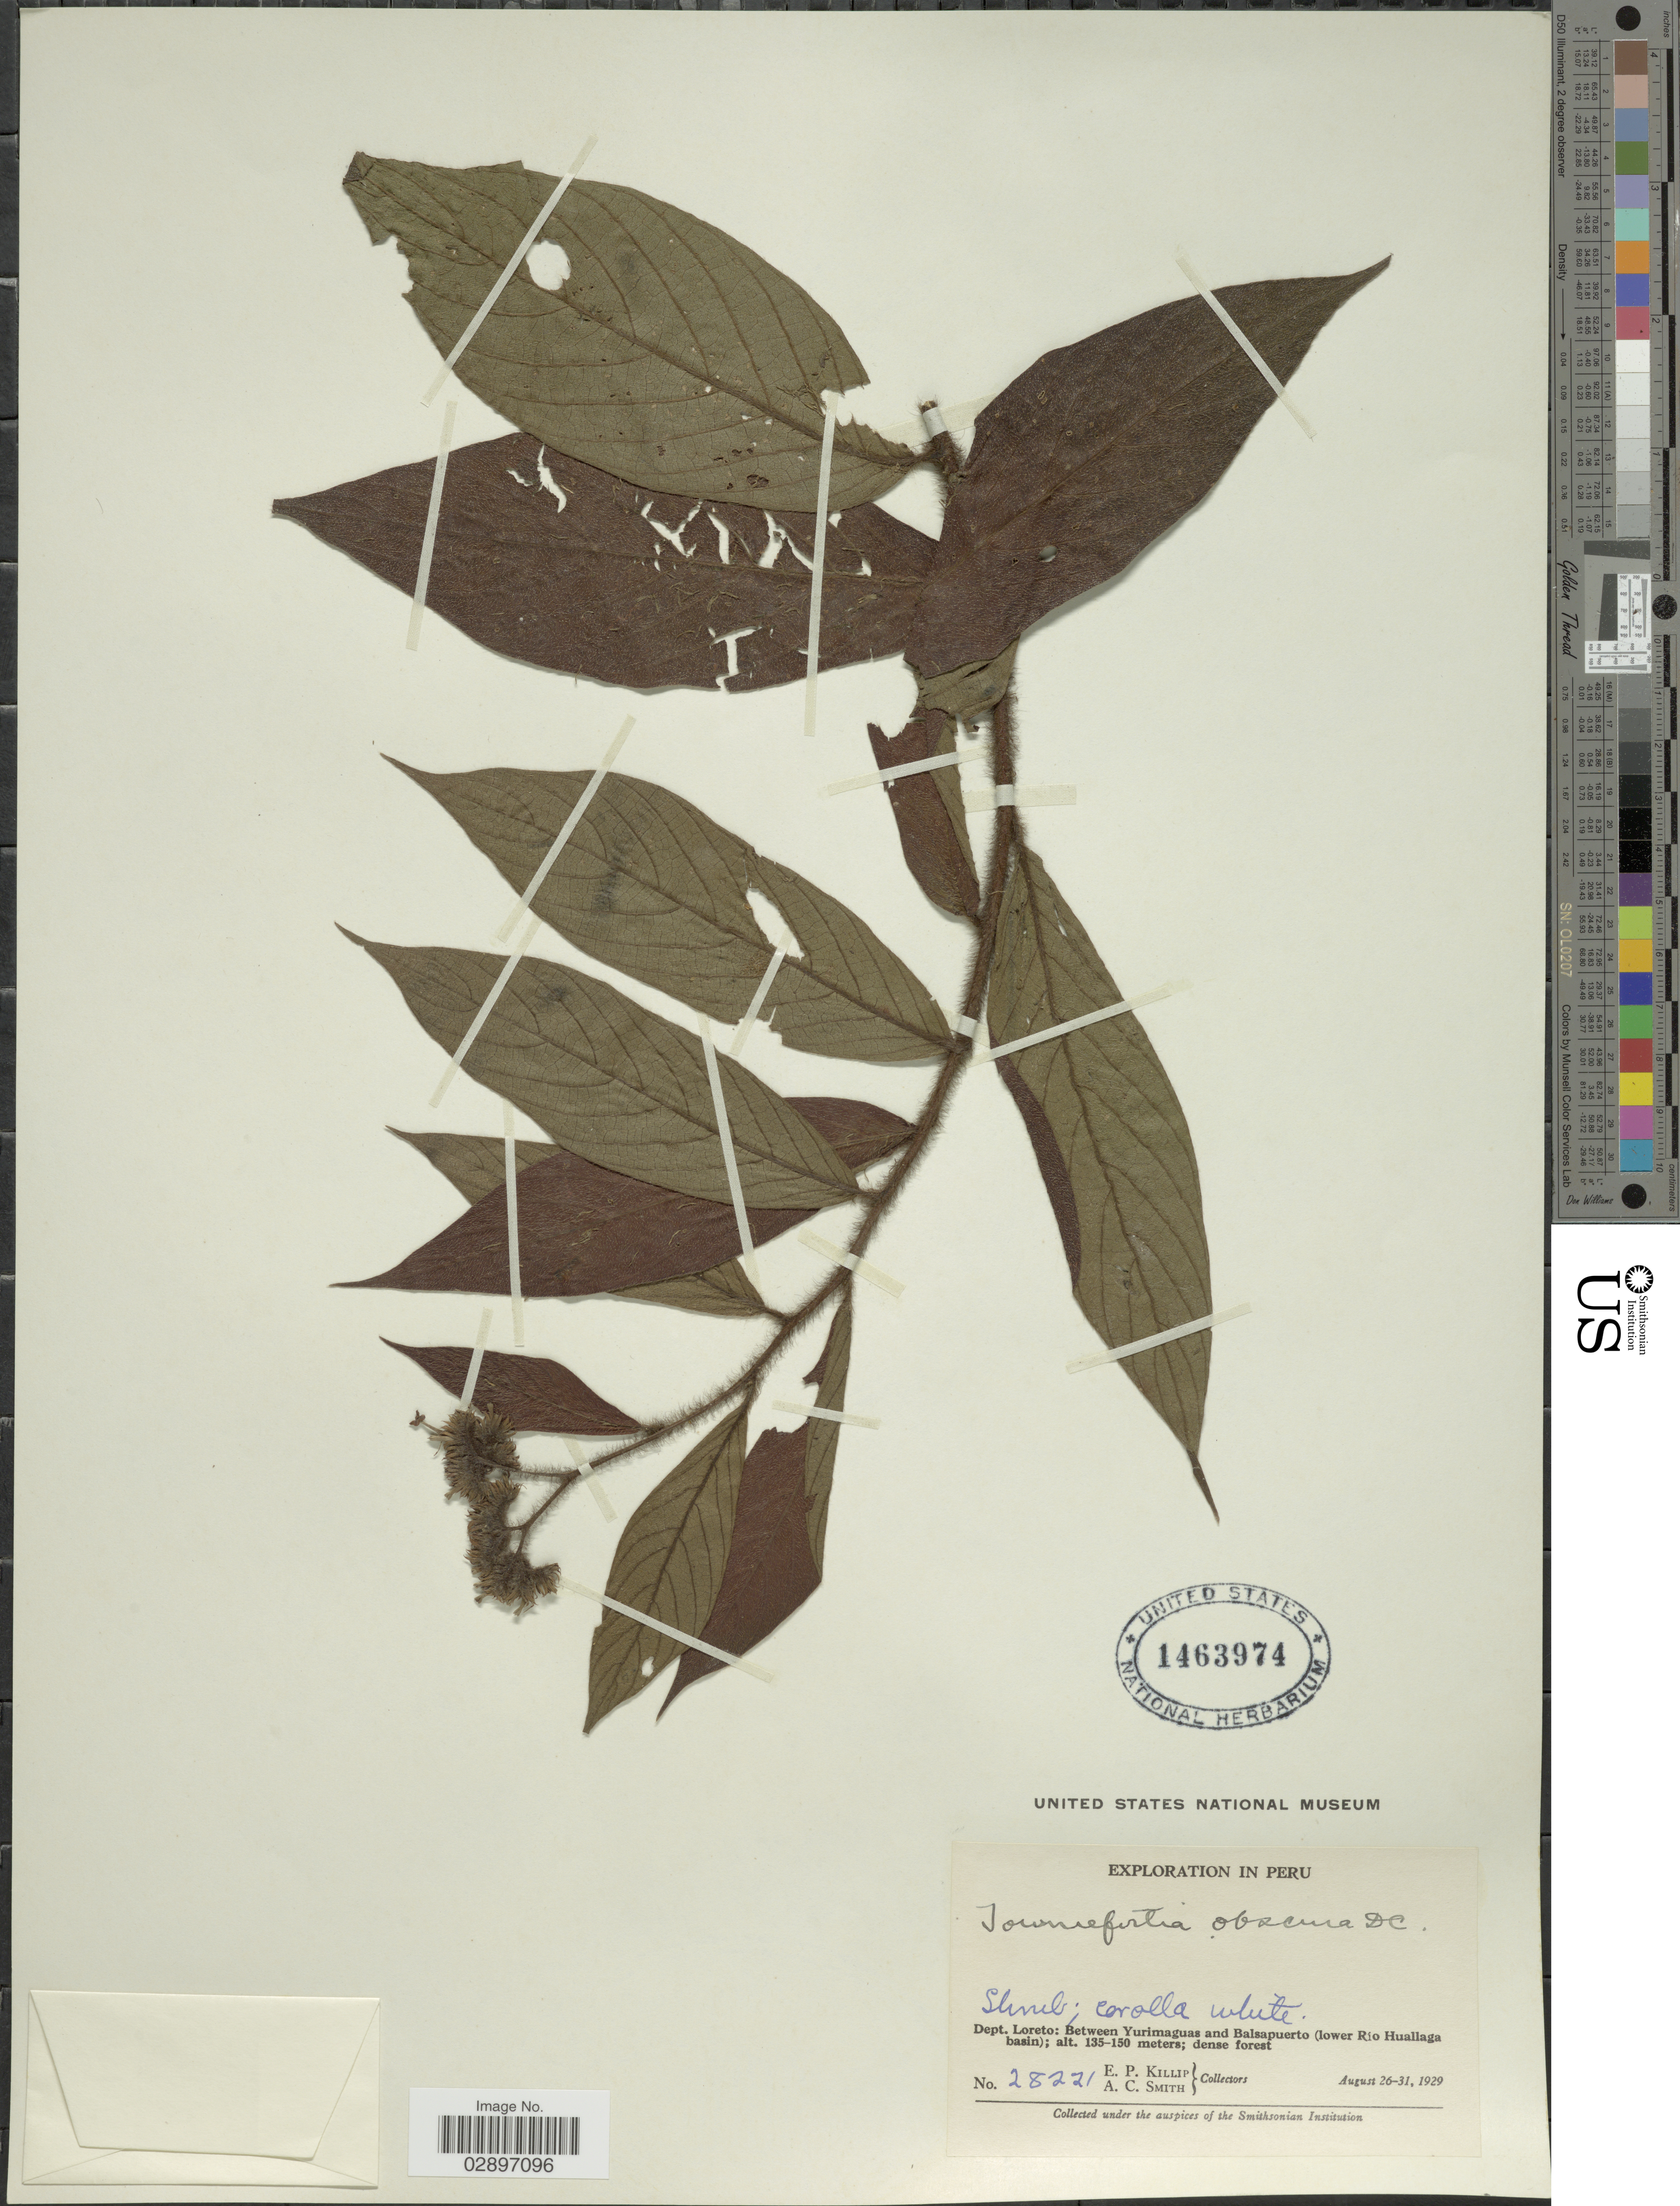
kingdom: Plantae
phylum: Tracheophyta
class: Magnoliopsida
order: Boraginales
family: Heliotropiaceae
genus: Tournefortia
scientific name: Tournefortia cuspidata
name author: Kunth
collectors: E. P. Killip & A. C. Smith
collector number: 28221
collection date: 1929-08-26/1929-08-31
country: Peru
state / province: Loreto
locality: Dept. Loreto: Between Yurimaguas and Balsapuerto (lower Río Huallaga) basin.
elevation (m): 135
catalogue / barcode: US 1463974